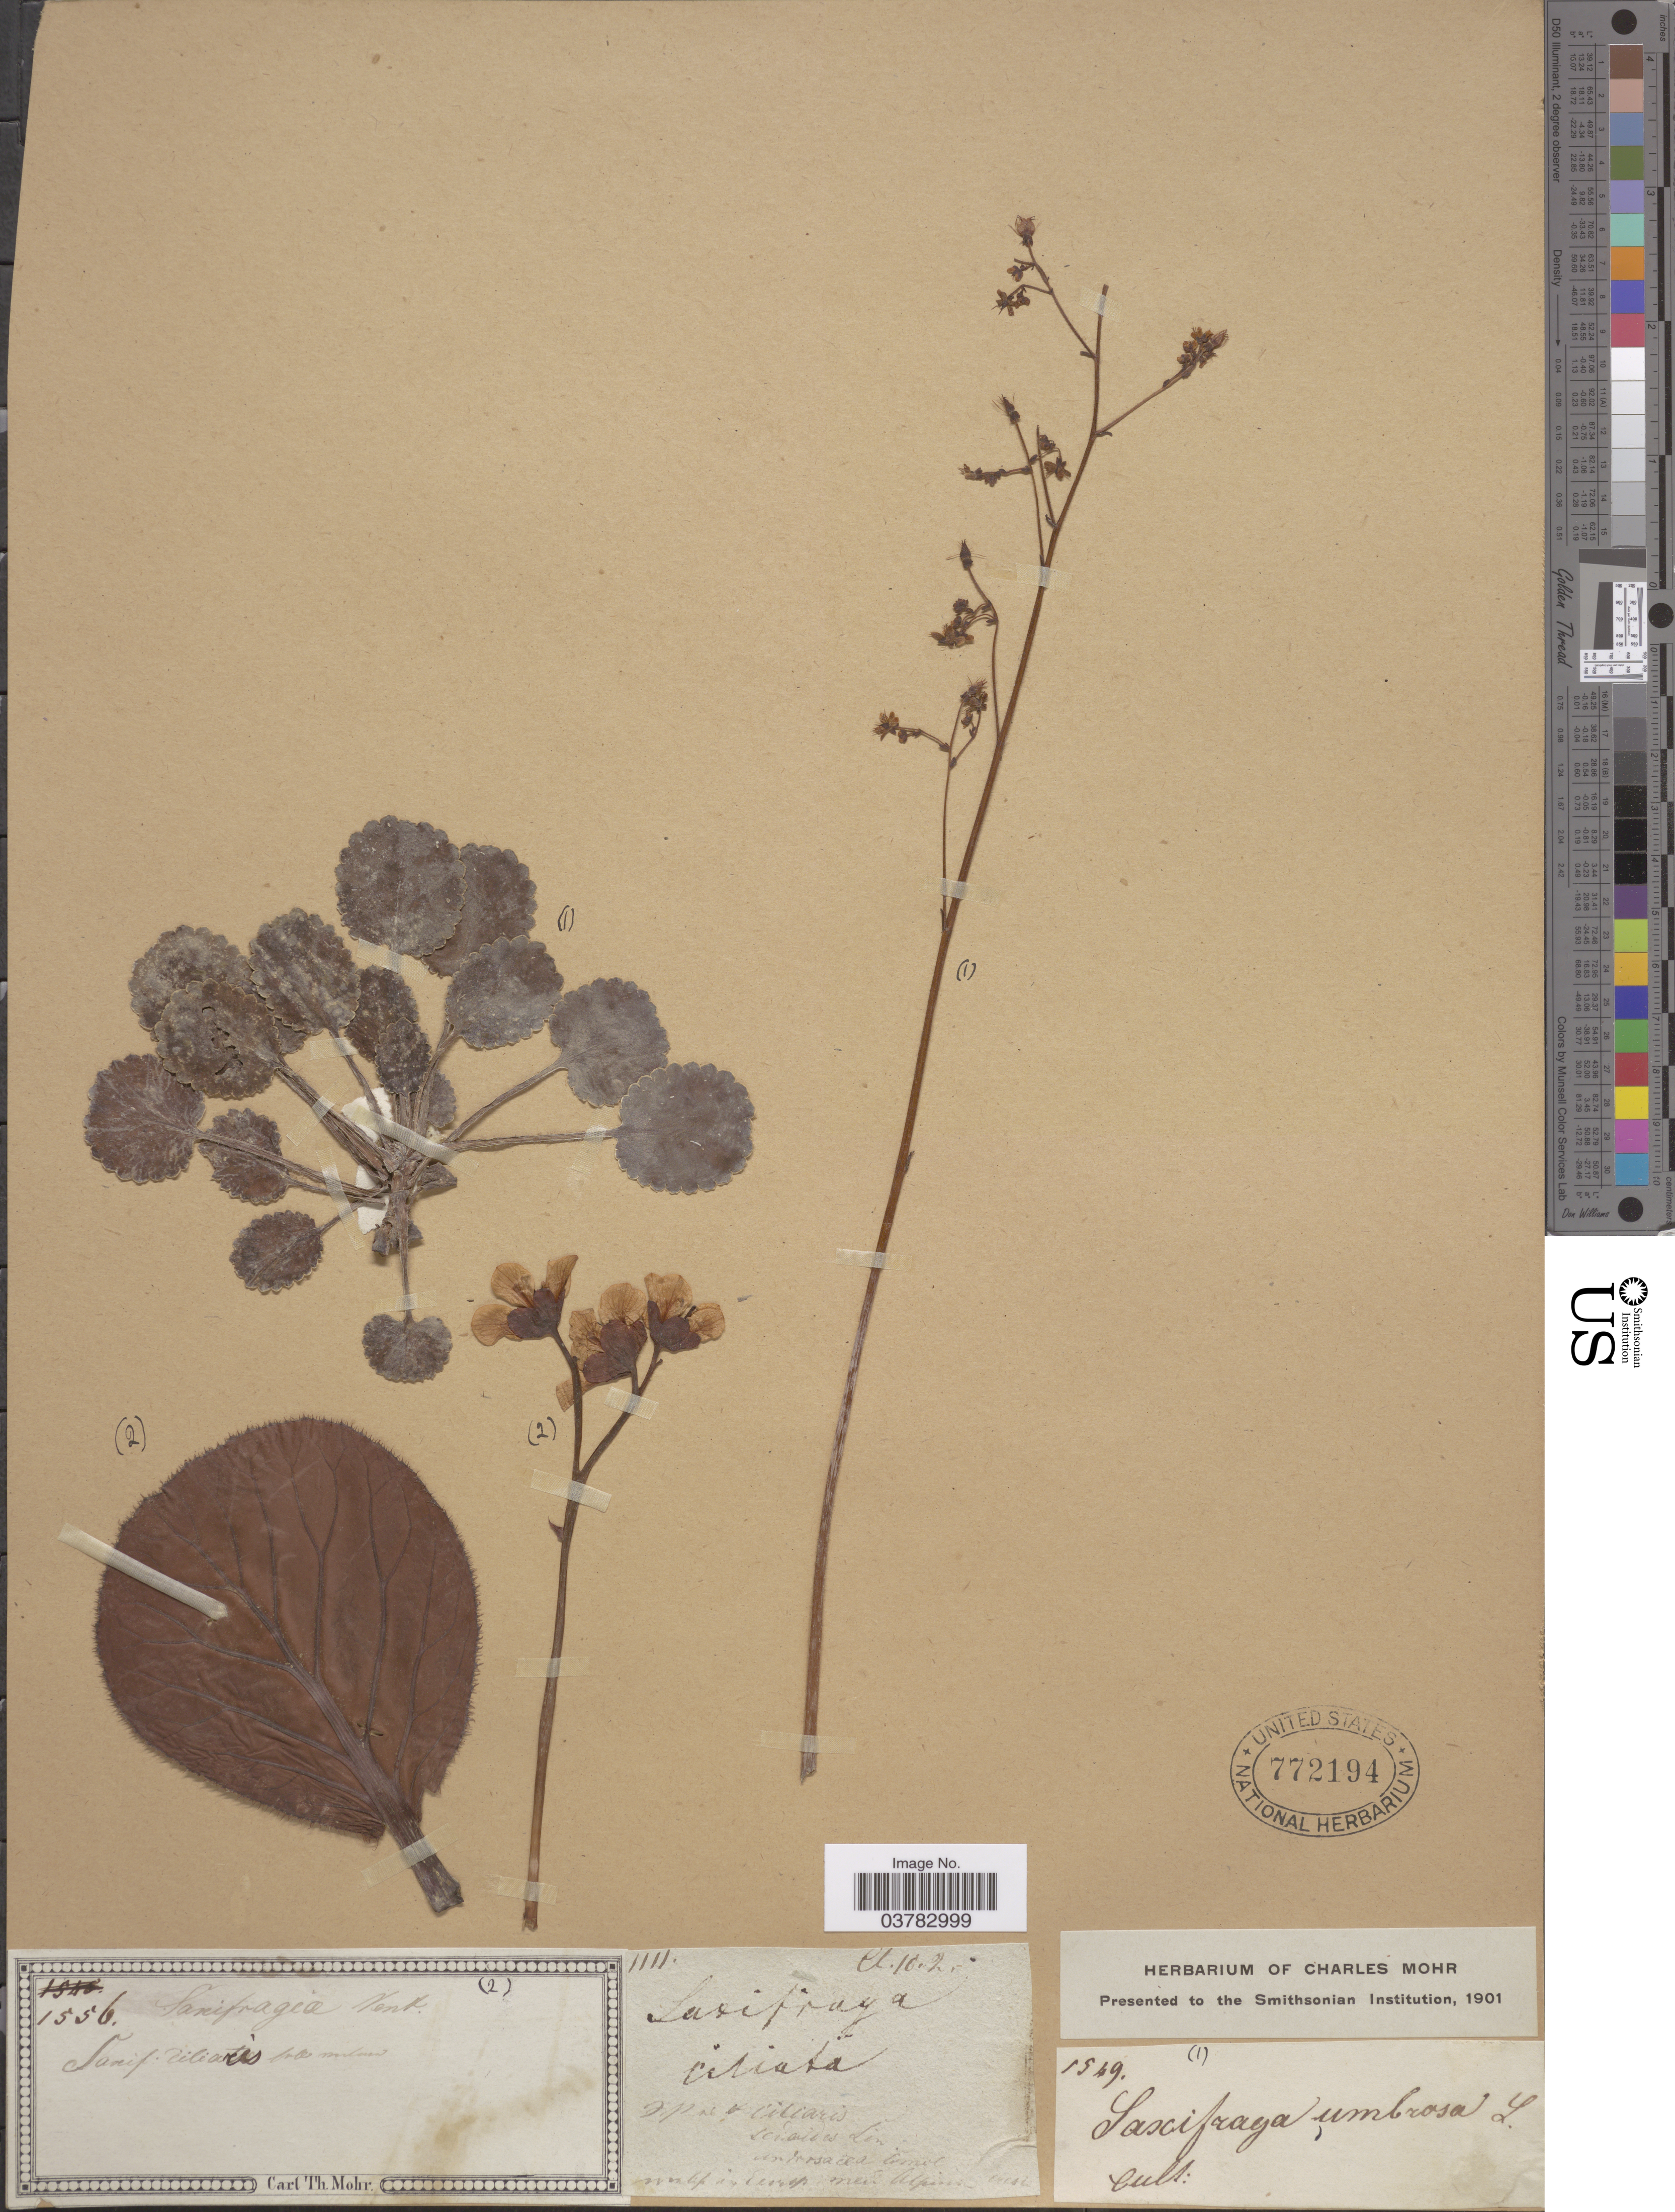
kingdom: Plantae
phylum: Tracheophyta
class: Magnoliopsida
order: Saxifragales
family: Saxifragaceae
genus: Saxifraga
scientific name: Saxifraga umbrosa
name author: L.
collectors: ex herb. Charles Mohr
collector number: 1549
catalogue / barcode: US 772194